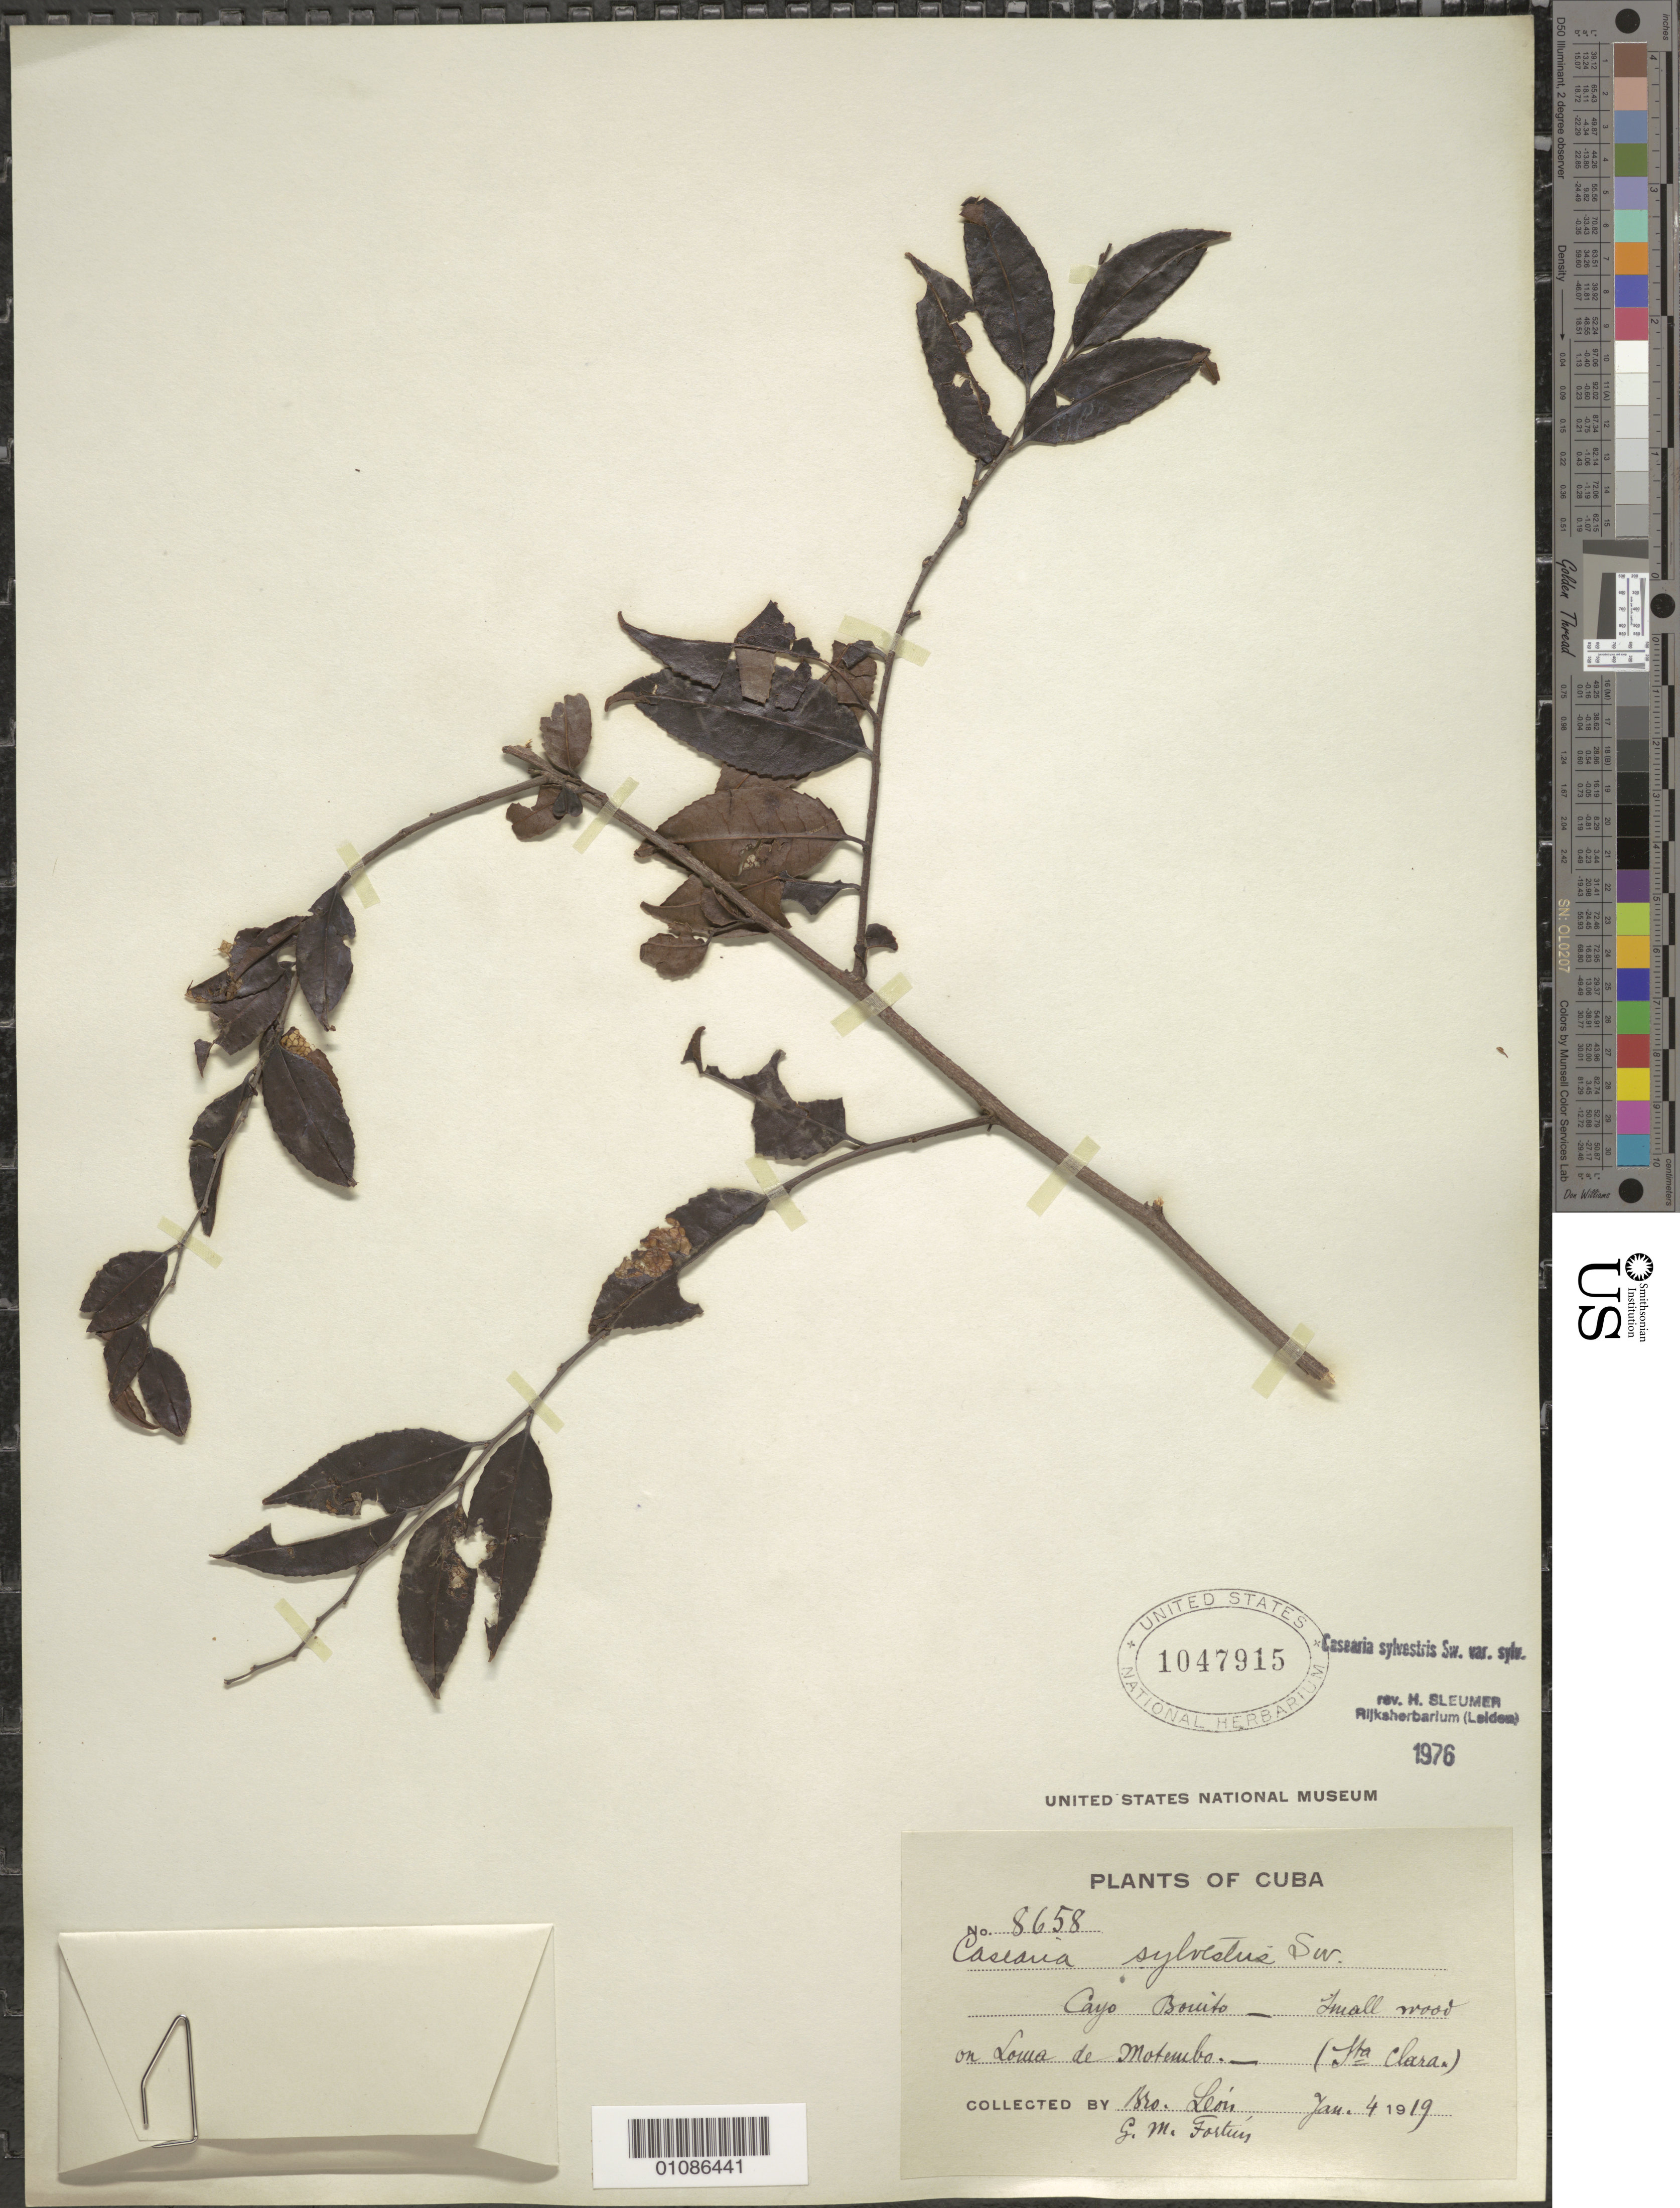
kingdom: Plantae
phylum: Tracheophyta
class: Magnoliopsida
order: Malpighiales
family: Salicaceae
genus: Casearia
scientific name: Casearia sylvestris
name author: Sw.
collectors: Bro. León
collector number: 8658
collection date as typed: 04 Jan 1919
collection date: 1919-01-04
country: Cuba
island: Cuba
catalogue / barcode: US 1047915